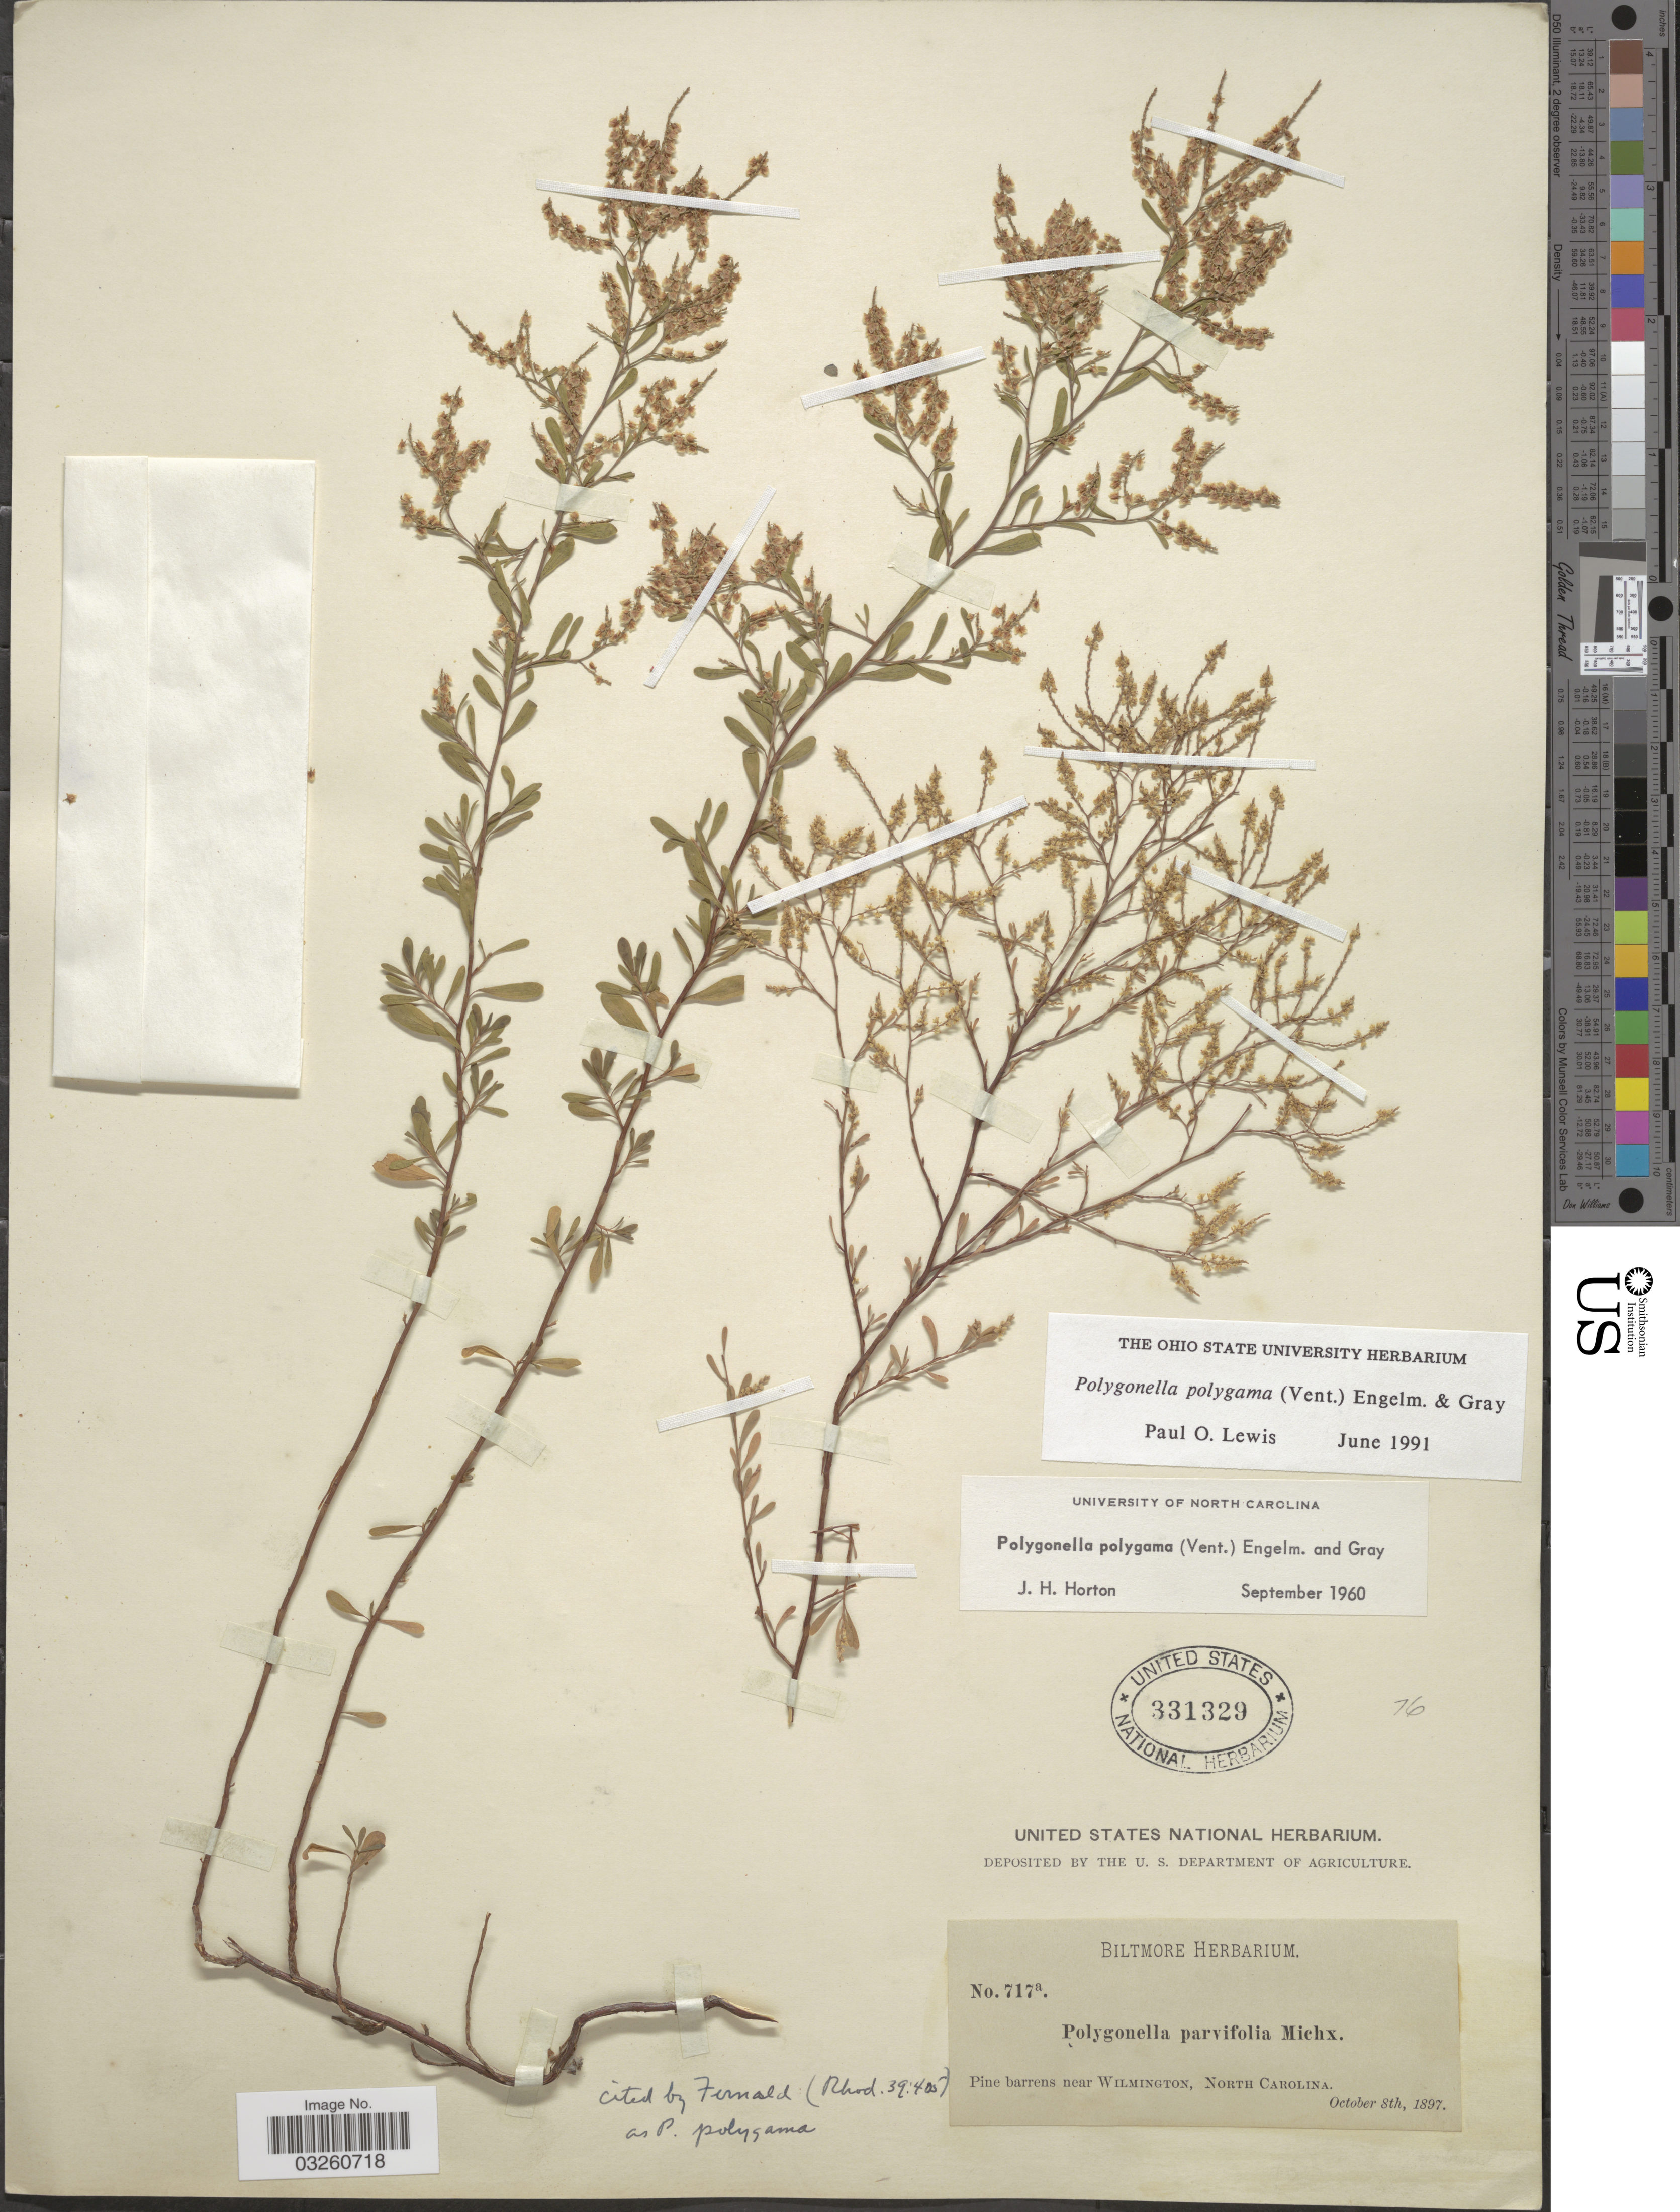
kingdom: Plantae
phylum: Tracheophyta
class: Magnoliopsida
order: Caryophyllales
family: Polygonaceae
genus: Polygonella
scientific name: Polygonella polygama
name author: (Vent.) Engelm. & A. Gray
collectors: ex herb. Biltmore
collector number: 717a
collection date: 1897-10-08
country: United States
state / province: North Carolina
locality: Pine barrens near Wilmington.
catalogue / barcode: US 331329